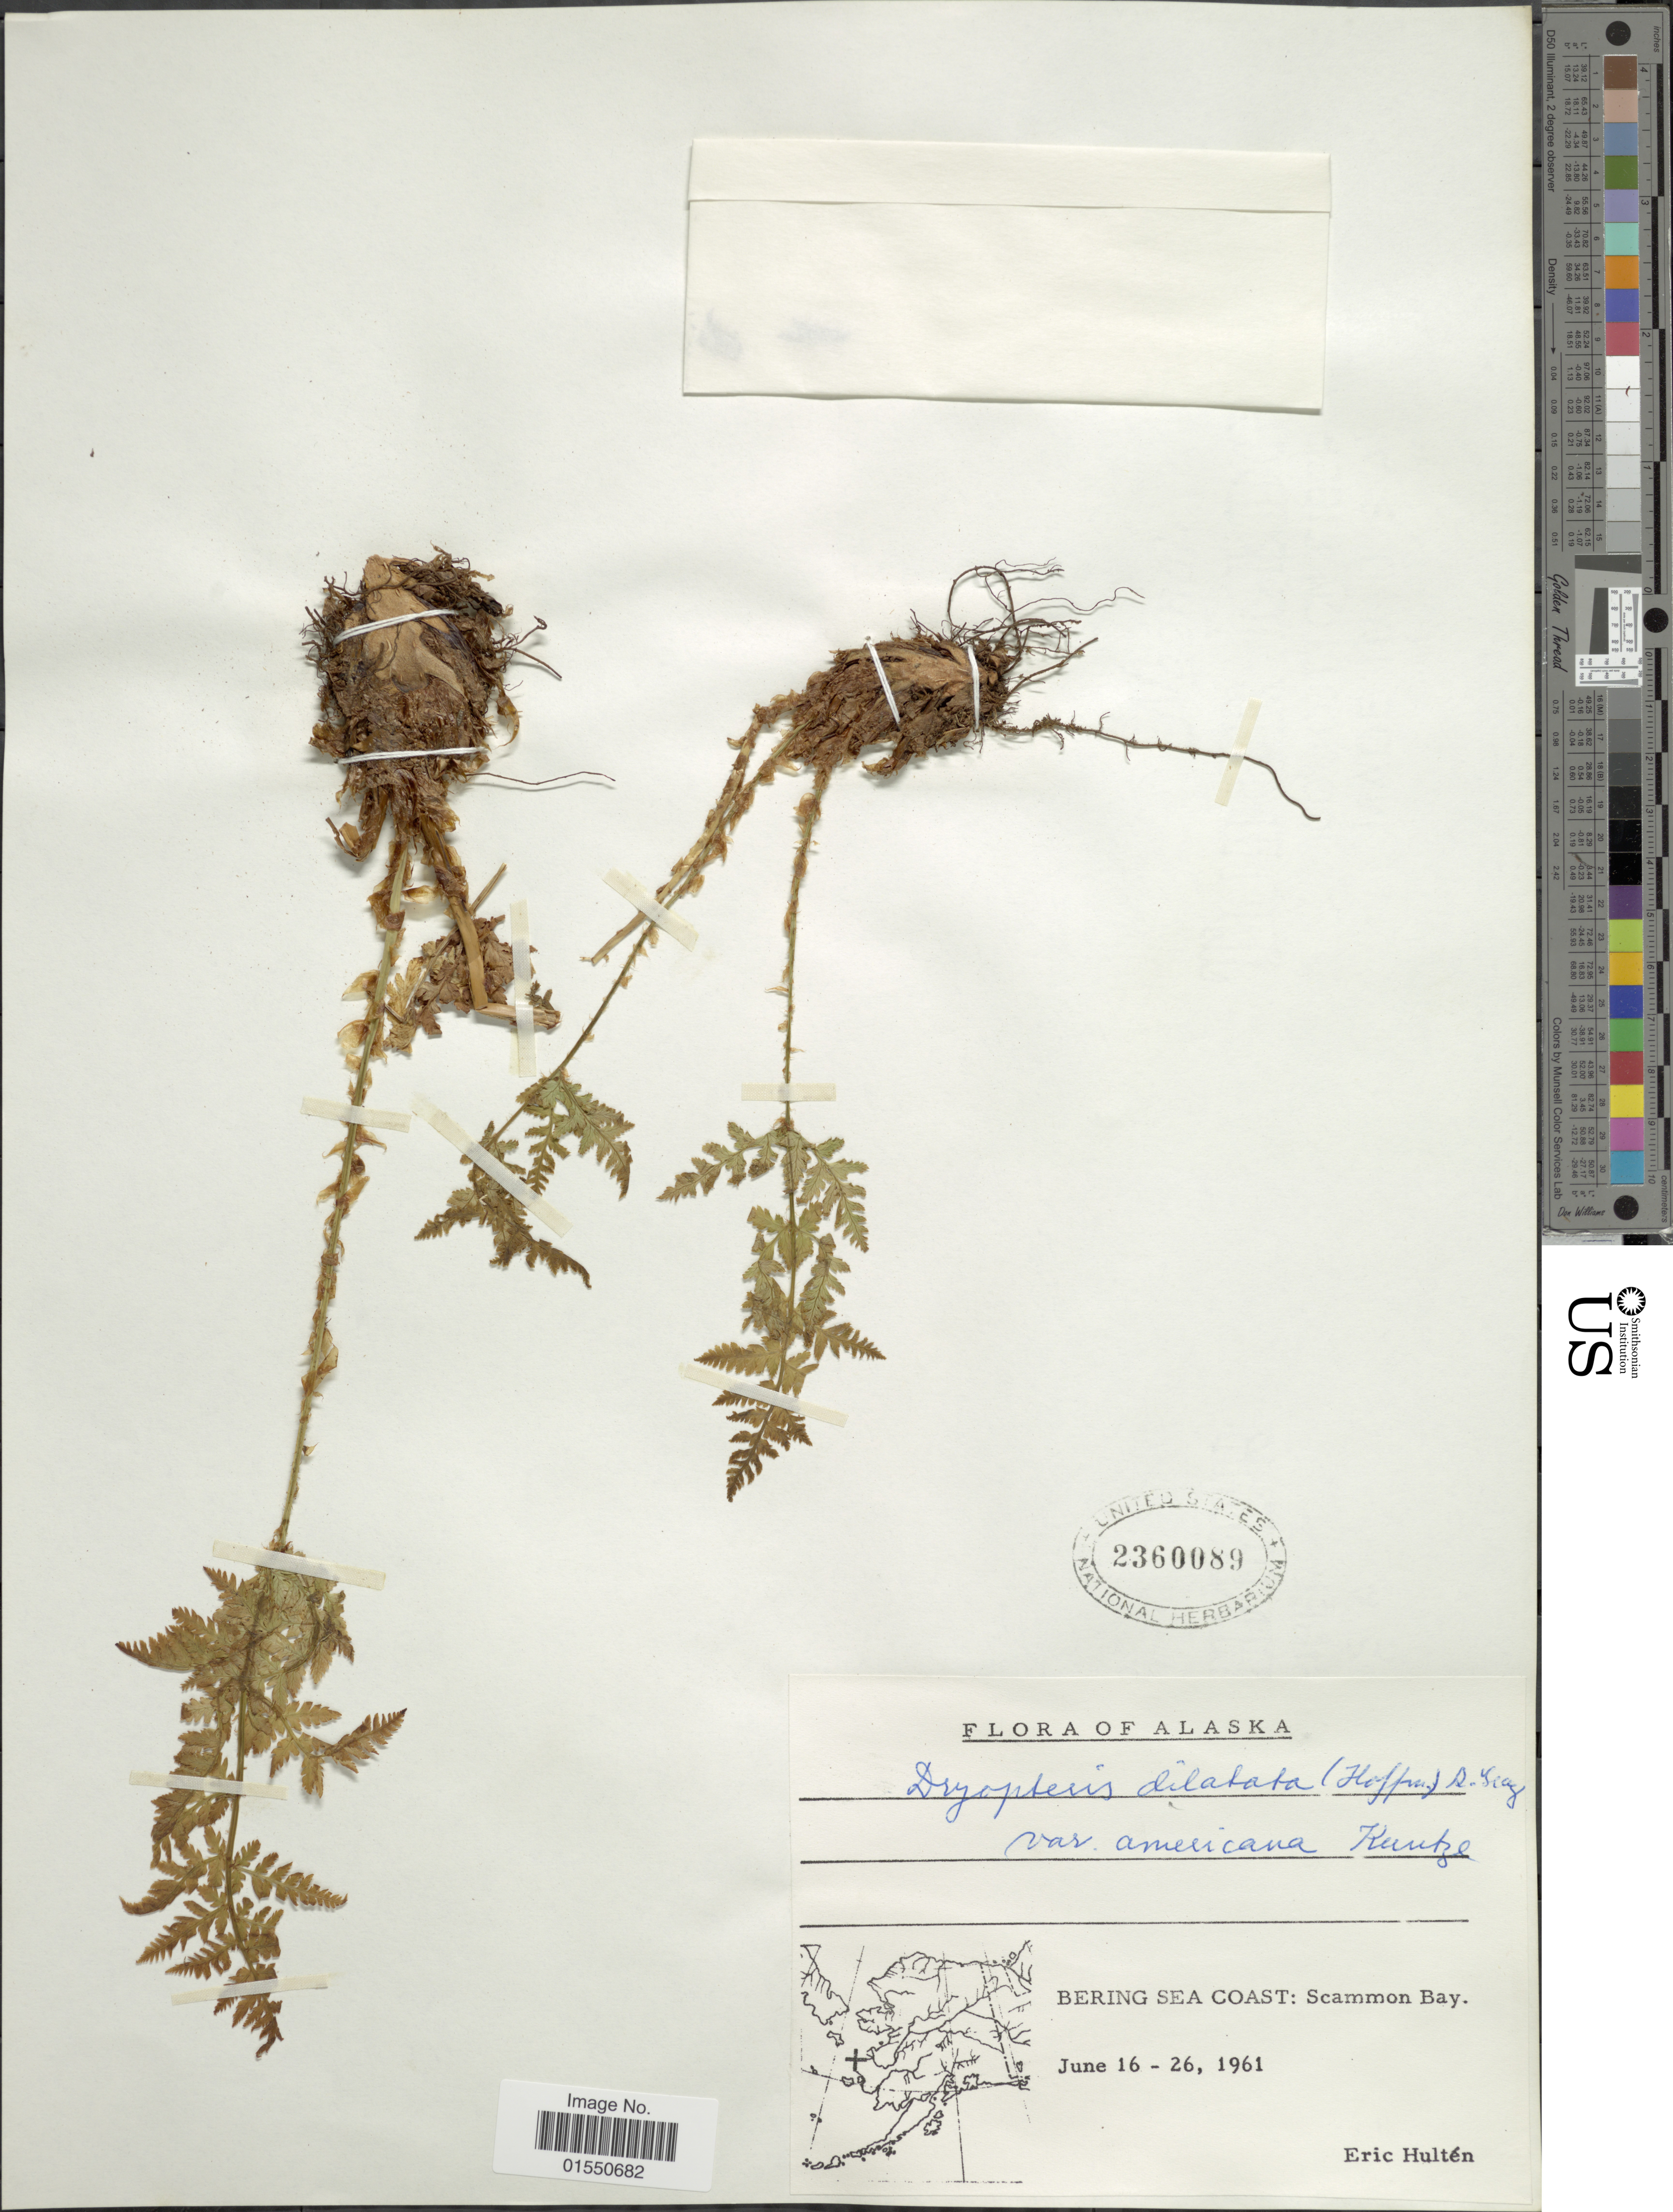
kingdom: Plantae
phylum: Tracheophyta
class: Polypodiopsida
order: Polypodiales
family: Dryopteridaceae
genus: Dryopteris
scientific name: Dryopteris expansa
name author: (C. Presl) Fraser-Jenk. & Jermy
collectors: E. G. Hultén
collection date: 1961-06-16/1961-06-26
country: United States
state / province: Alaska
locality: Bering Sea Coast: Scammon Bay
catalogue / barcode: US 2360089